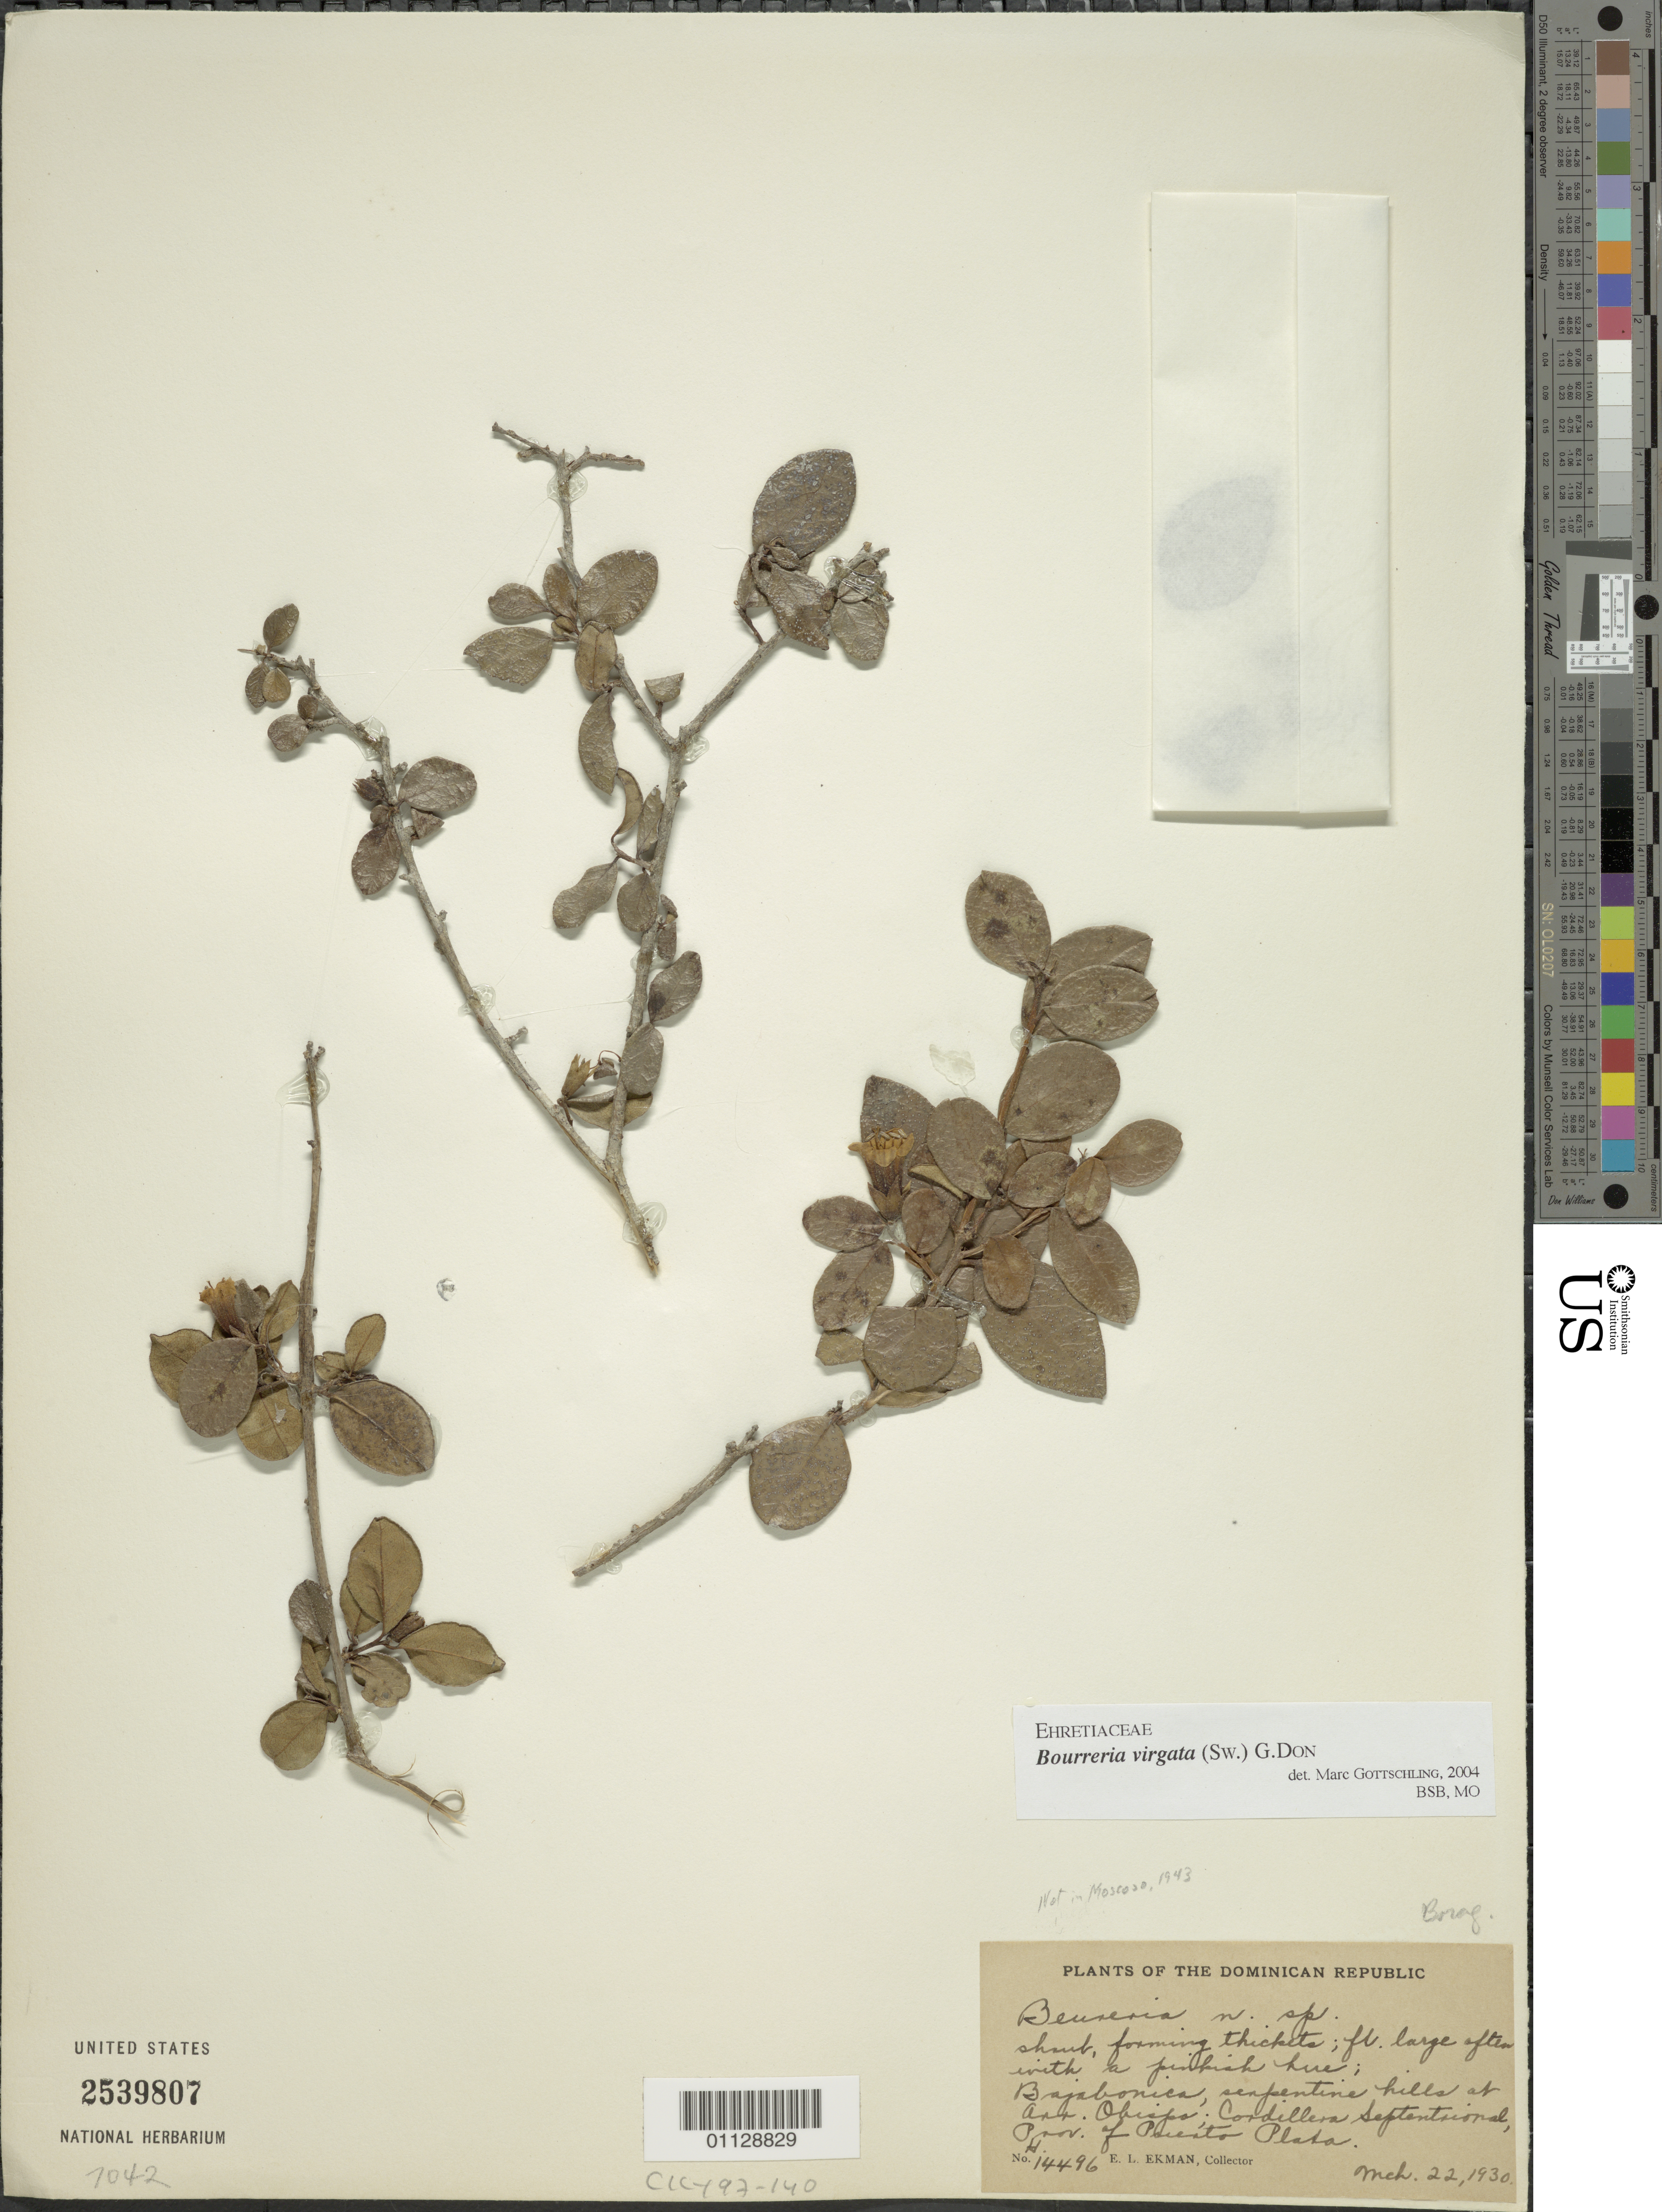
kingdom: Plantae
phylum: Tracheophyta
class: Magnoliopsida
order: Boraginales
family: Ehretiaceae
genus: Bourreria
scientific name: Bourreria virgata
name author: (Sw.) G. Don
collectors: E. L. Ekman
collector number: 14496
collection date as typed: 22 Mar 1930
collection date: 1930-03-22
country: Dominican Republic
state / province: Puerto Plata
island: Hispaniola I.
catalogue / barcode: US 2539807